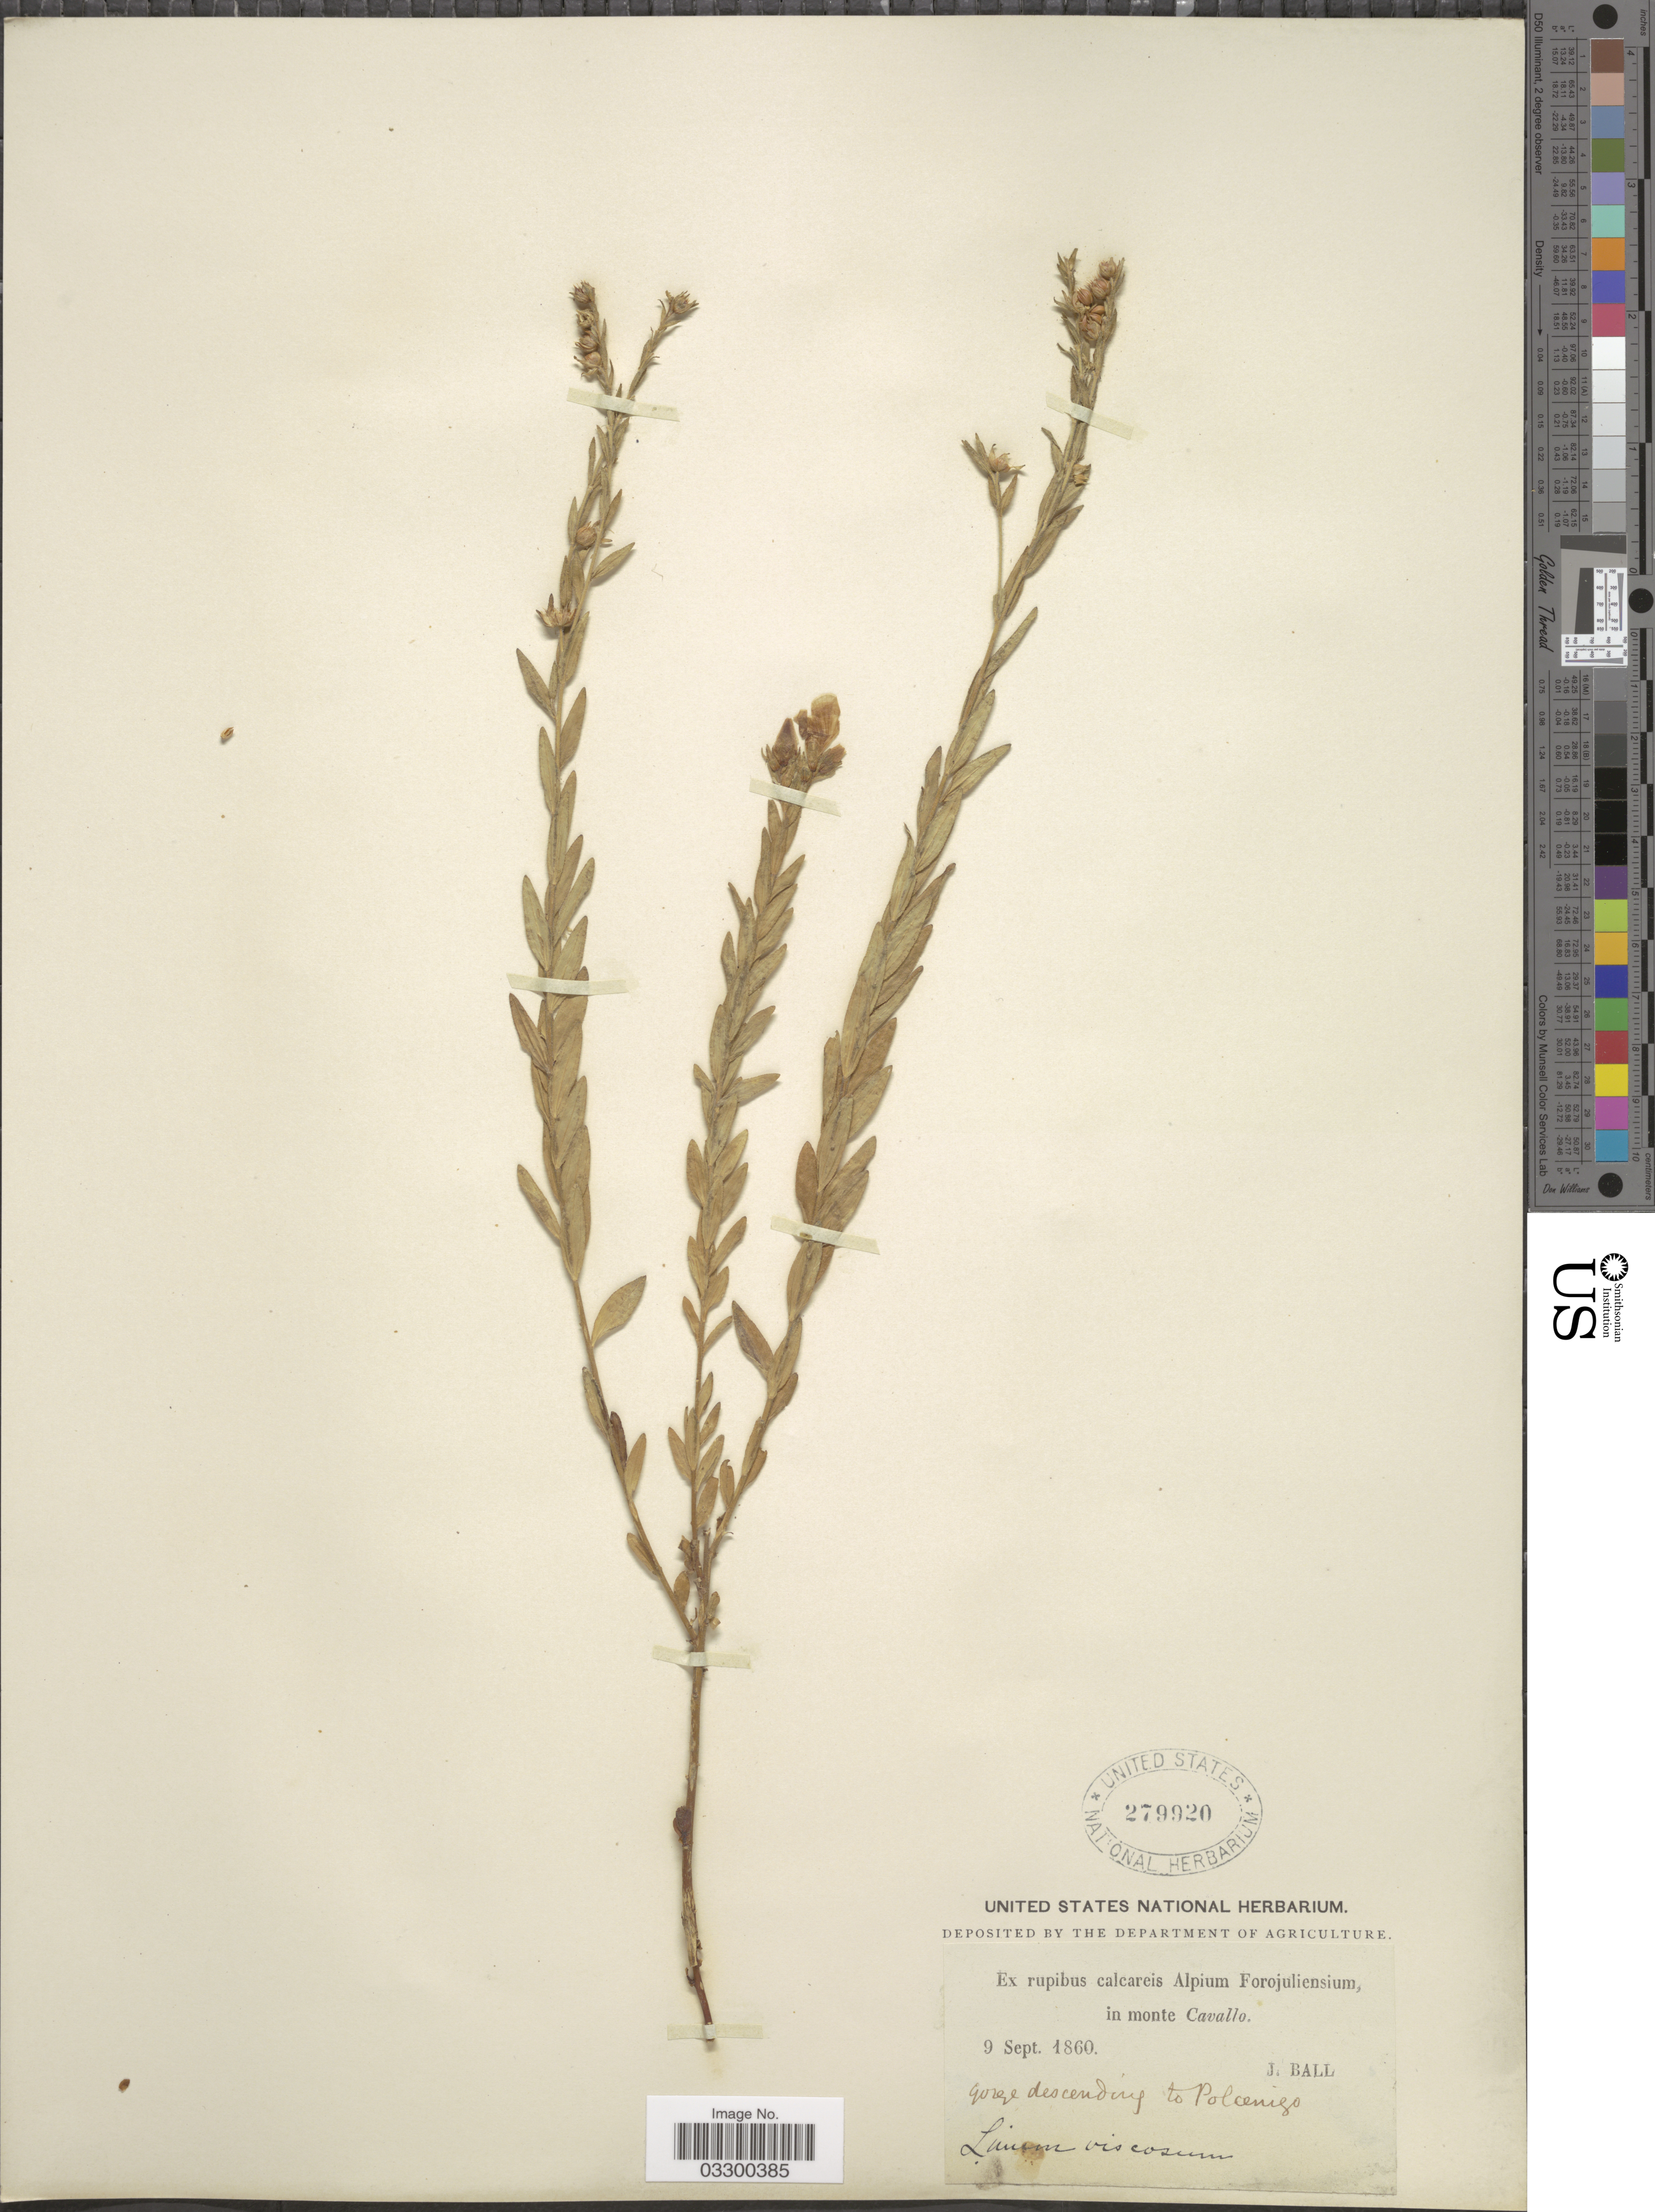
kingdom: Plantae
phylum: Tracheophyta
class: Magnoliopsida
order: Malpighiales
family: Linaceae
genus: Linum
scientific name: Linum viscosum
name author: L.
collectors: J. Ball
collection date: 1860-09-09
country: Italy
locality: Ex rupibus calcareis Alpium Forojuliensium, in monte Cavallo. Gorge descending to Polcenigo.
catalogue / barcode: US 279920